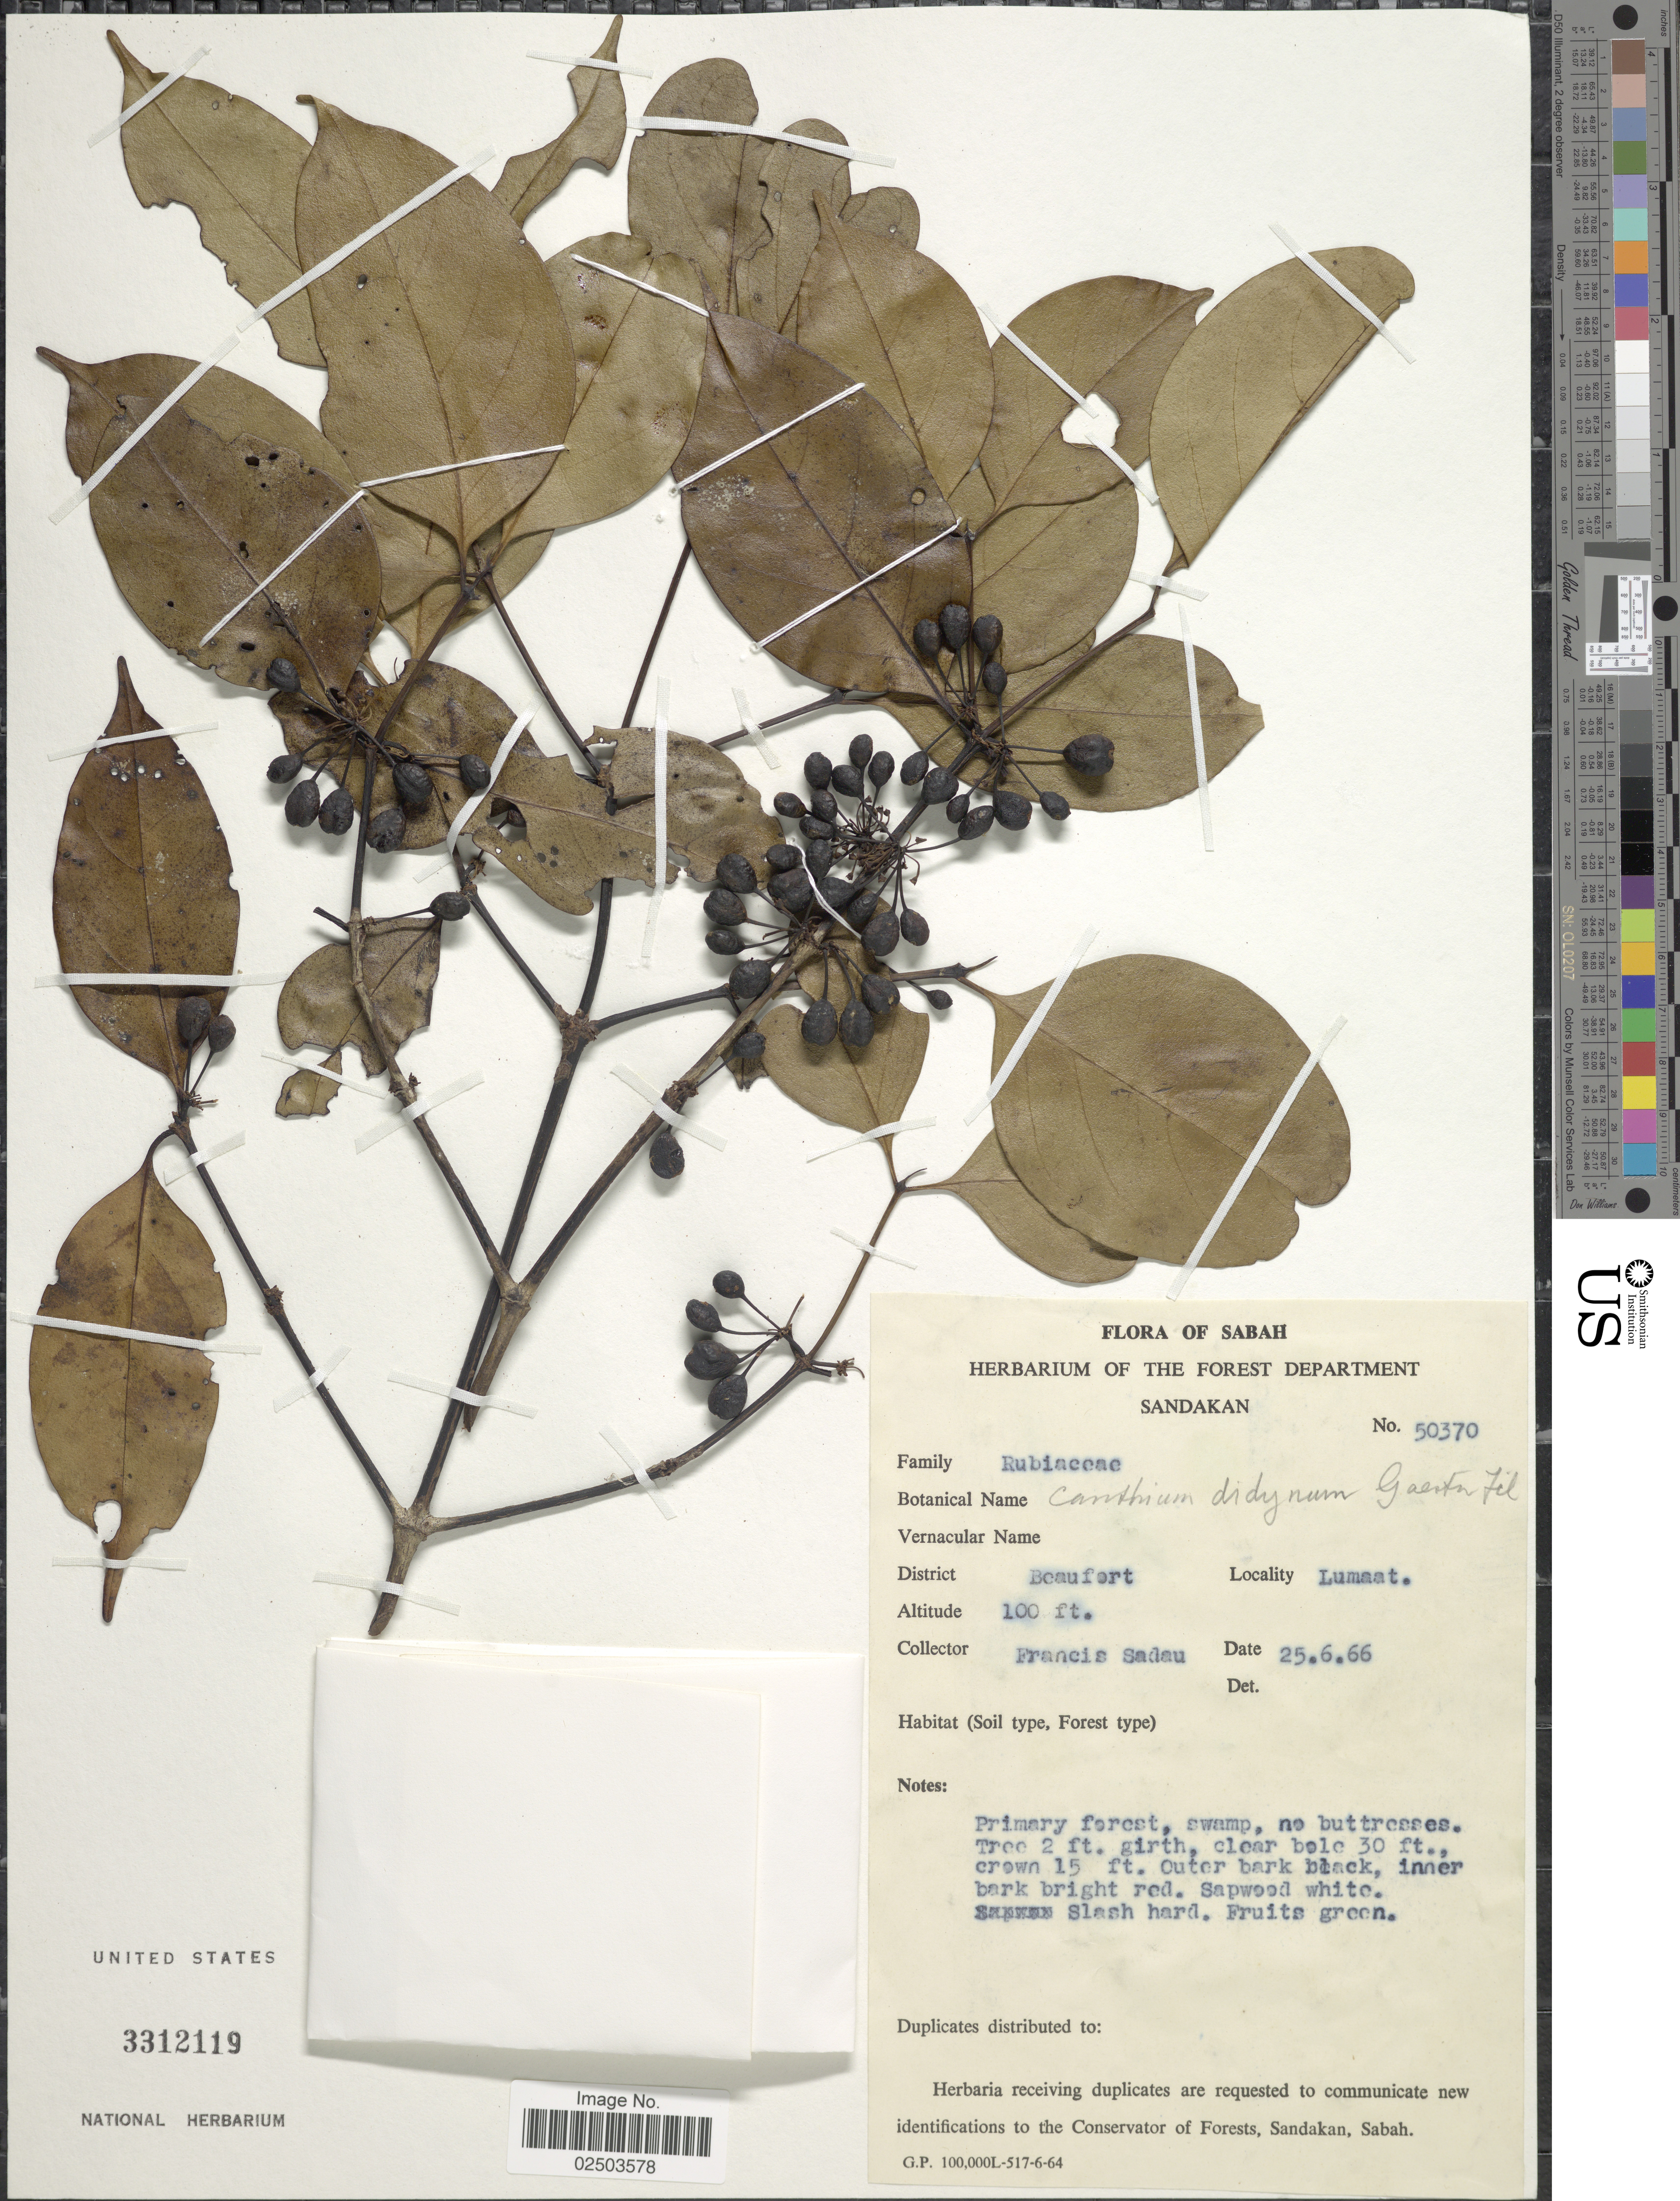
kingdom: Plantae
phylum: Tracheophyta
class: Magnoliopsida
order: Gentianales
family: Rubiaceae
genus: Psydrax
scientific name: Psydrax dicoccos var. dicoccos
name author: Gaertn.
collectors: F. Sadau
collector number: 50370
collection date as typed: Transcribed d/m/y: 25/6/66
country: Malaysia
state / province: Sabah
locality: District Beaufort, Lumast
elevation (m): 30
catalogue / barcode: US 3312119